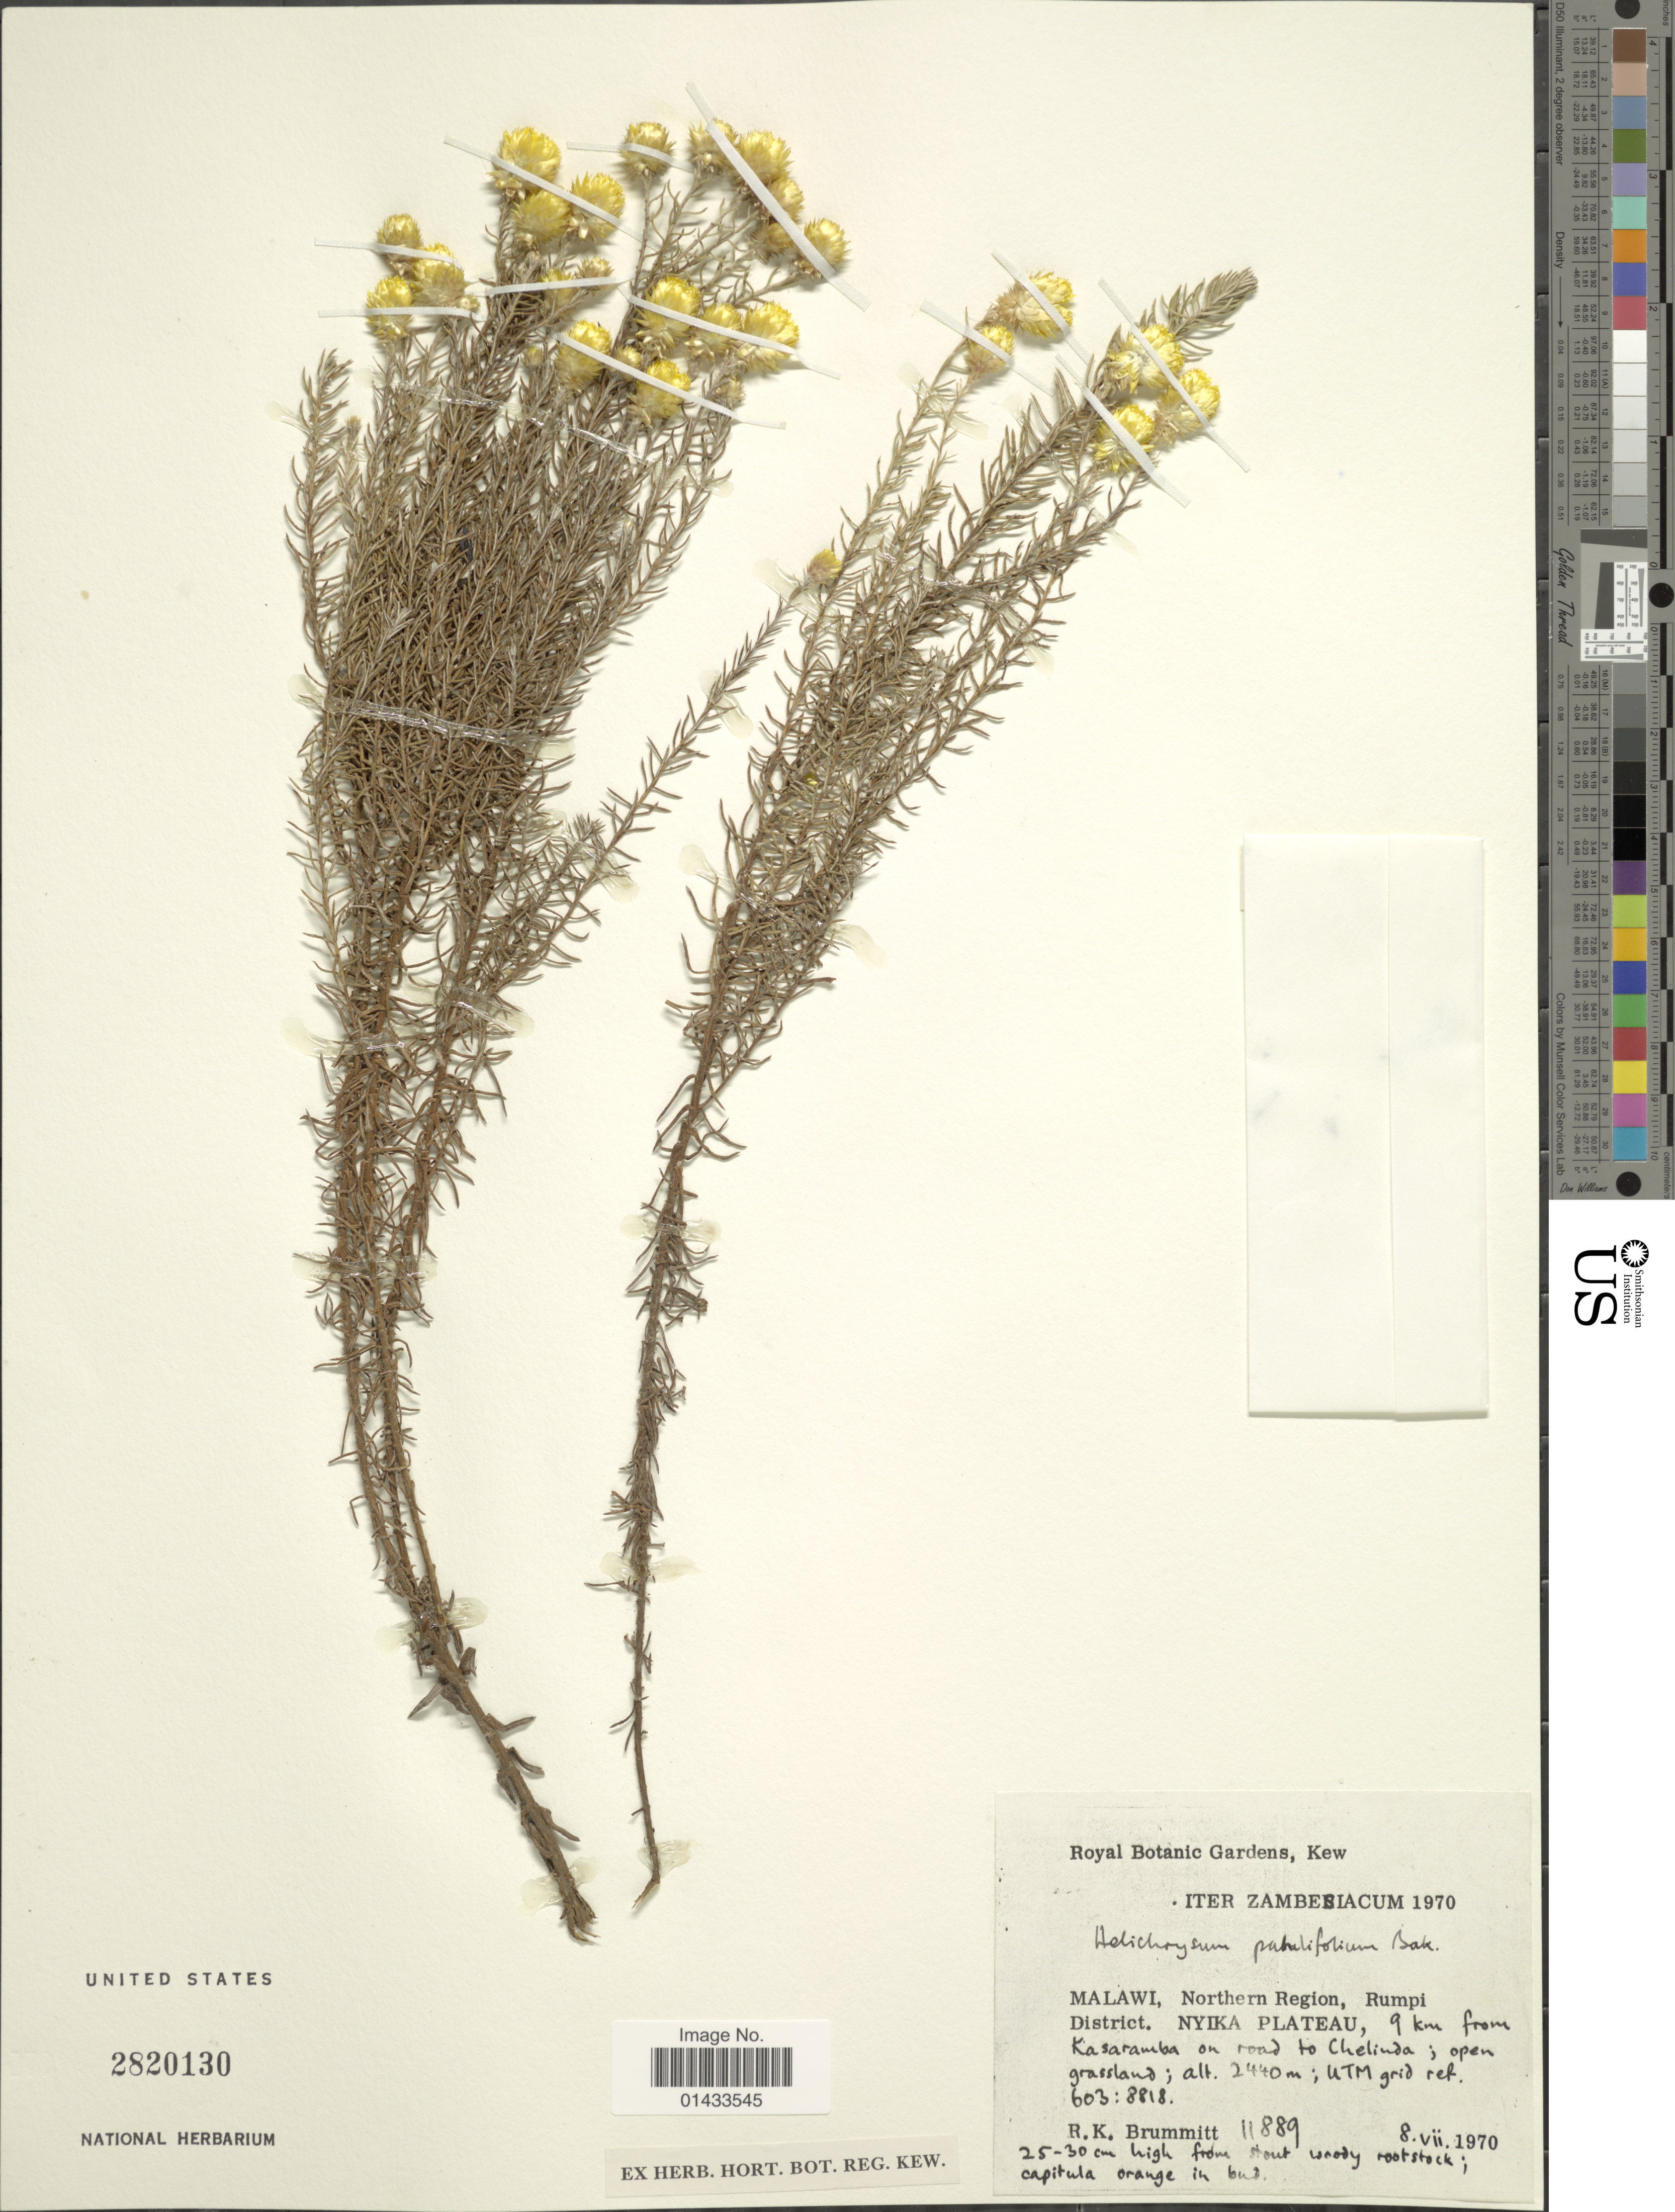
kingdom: Plantae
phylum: Tracheophyta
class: Magnoliopsida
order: Asterales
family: Asteraceae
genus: Helichrysum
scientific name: Helichrysum patulifolium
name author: Baker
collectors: R. K. Brummitt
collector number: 11889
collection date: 1970-07-08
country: Malawi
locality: Malawi, Northern Region, Rumpi District, Nyika Plateau, 9 km from Kasaramba on road to Chelinda, Grid ref 603:8818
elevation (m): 2440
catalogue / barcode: US 2820127